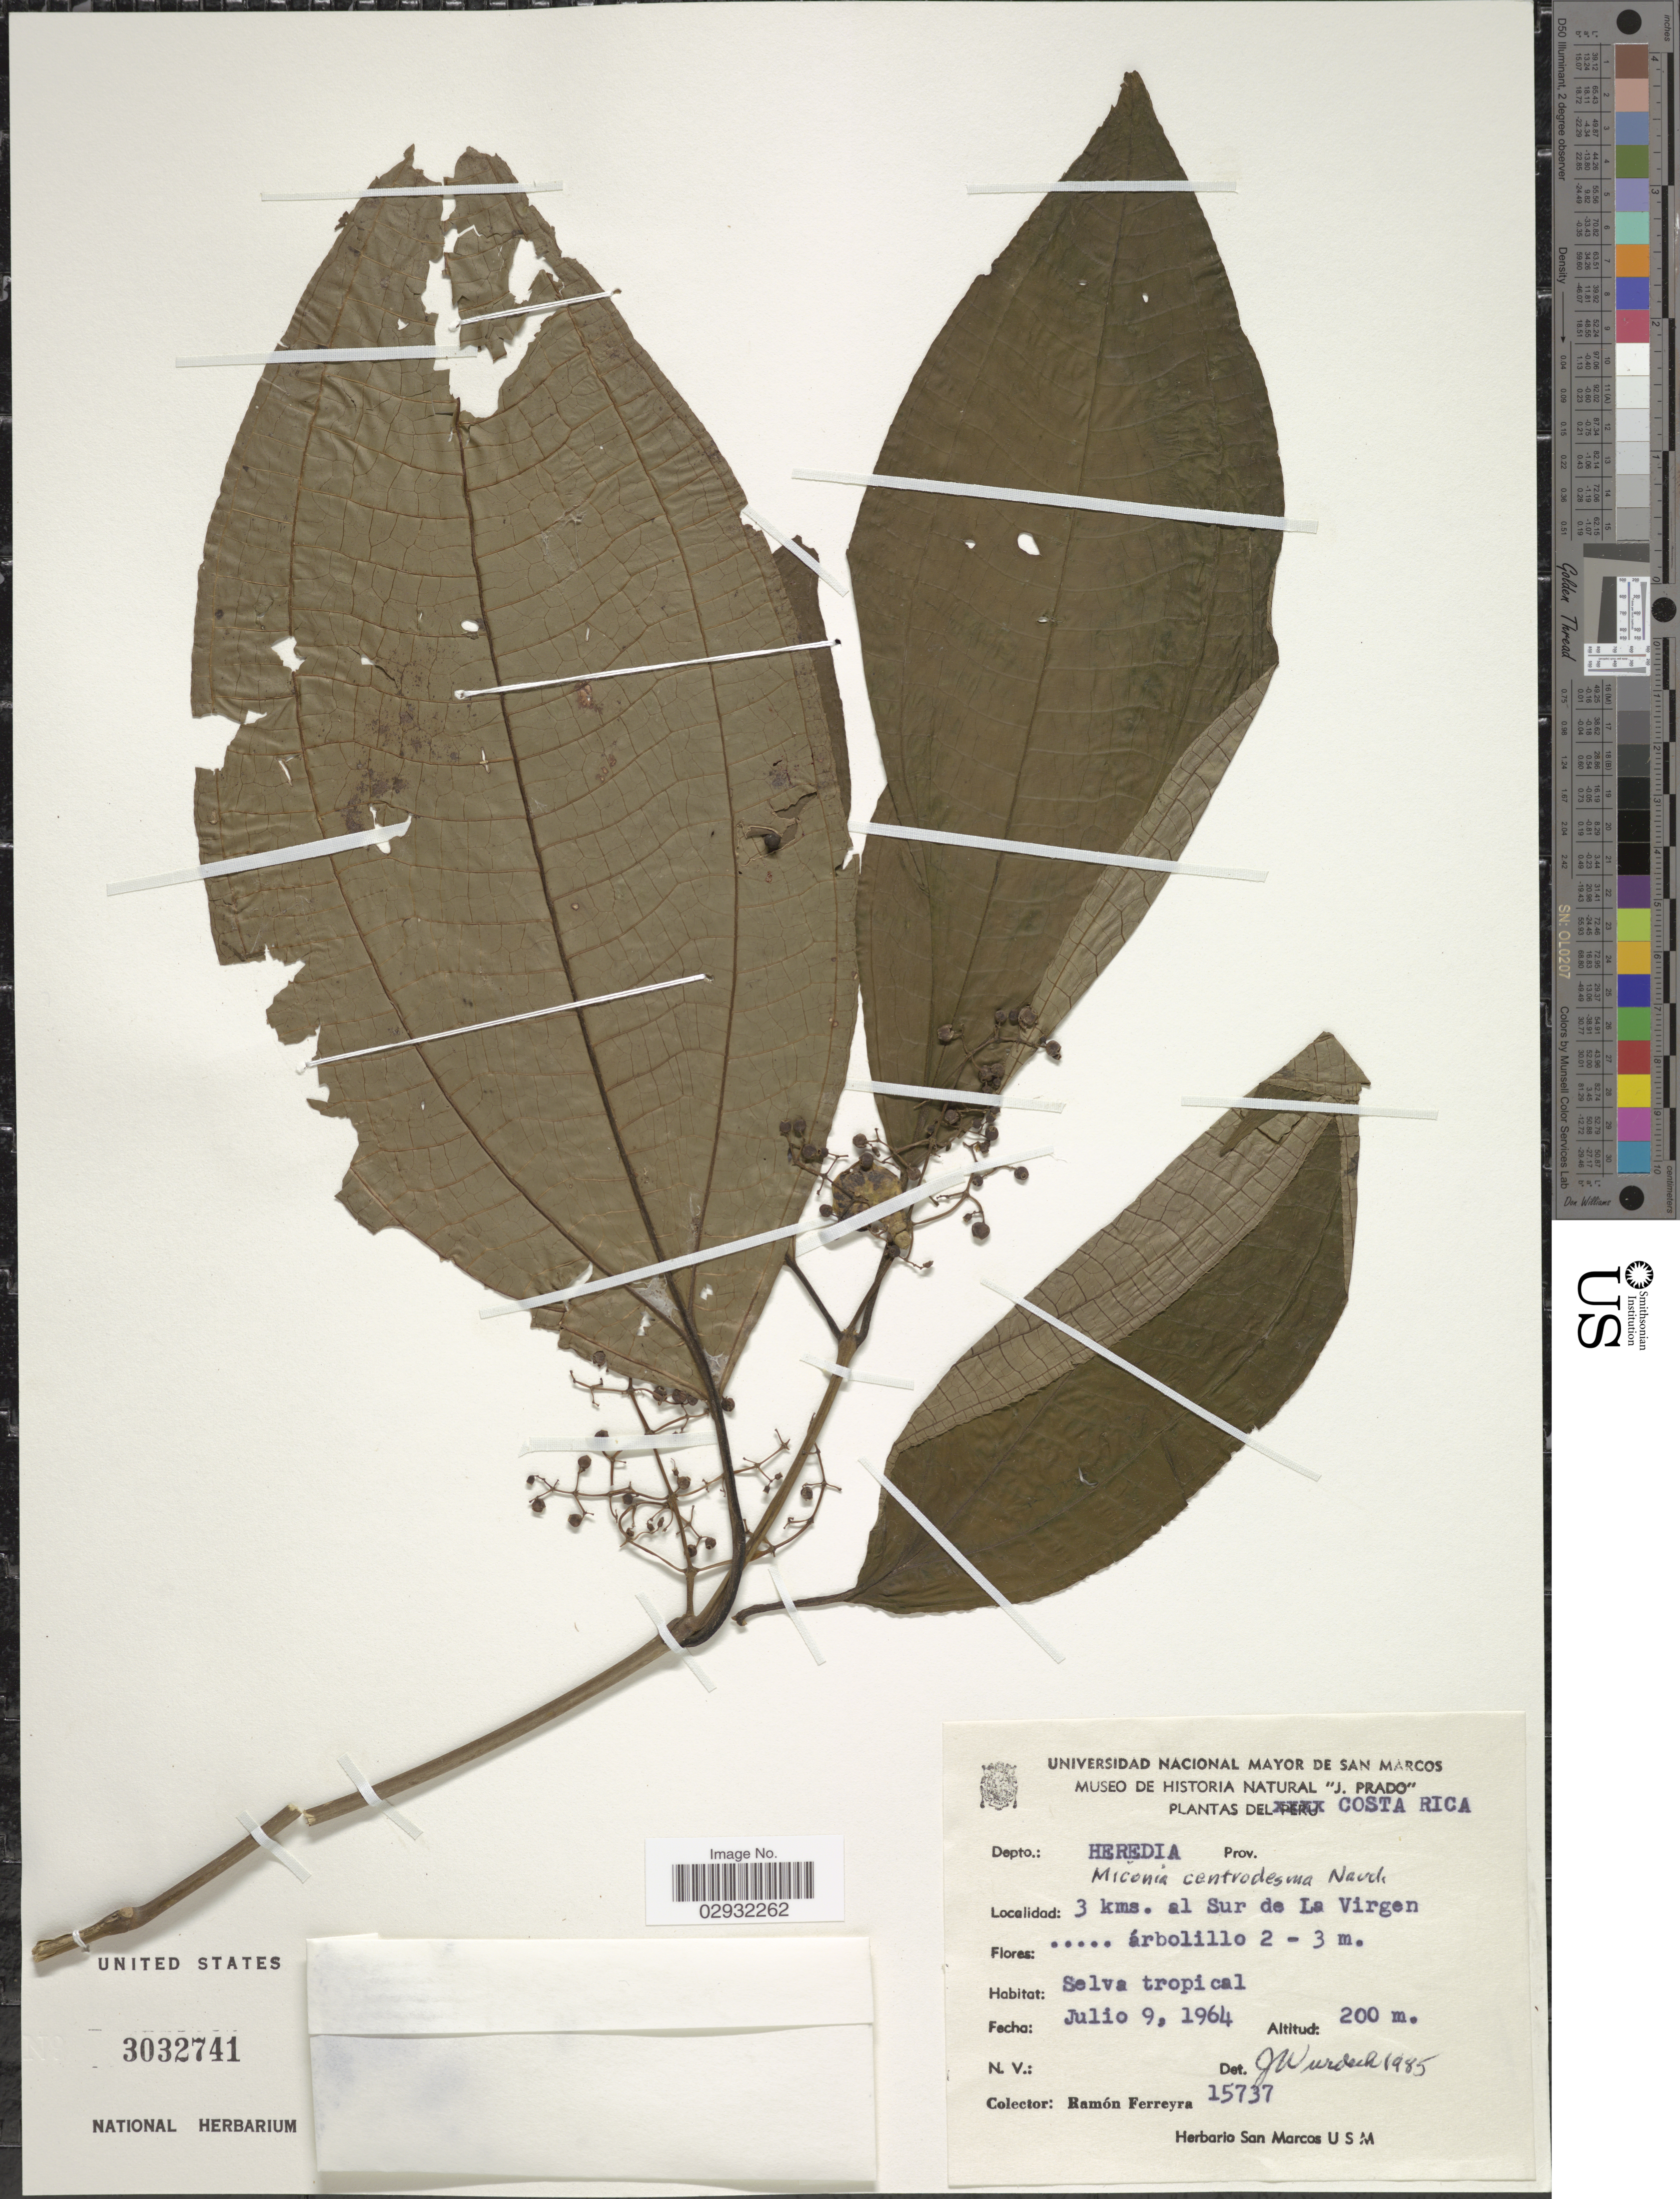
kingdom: Plantae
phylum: Tracheophyta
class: Magnoliopsida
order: Myrtales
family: Melastomataceae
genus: Miconia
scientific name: Miconia centrodesma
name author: Naudin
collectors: R. A. Ferreyra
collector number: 15737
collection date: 1964-07-09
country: Costa Rica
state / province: Heredia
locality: Depto.: Heredia, 3 kms. al Sur de La Virgen.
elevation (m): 200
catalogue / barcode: US 3032741